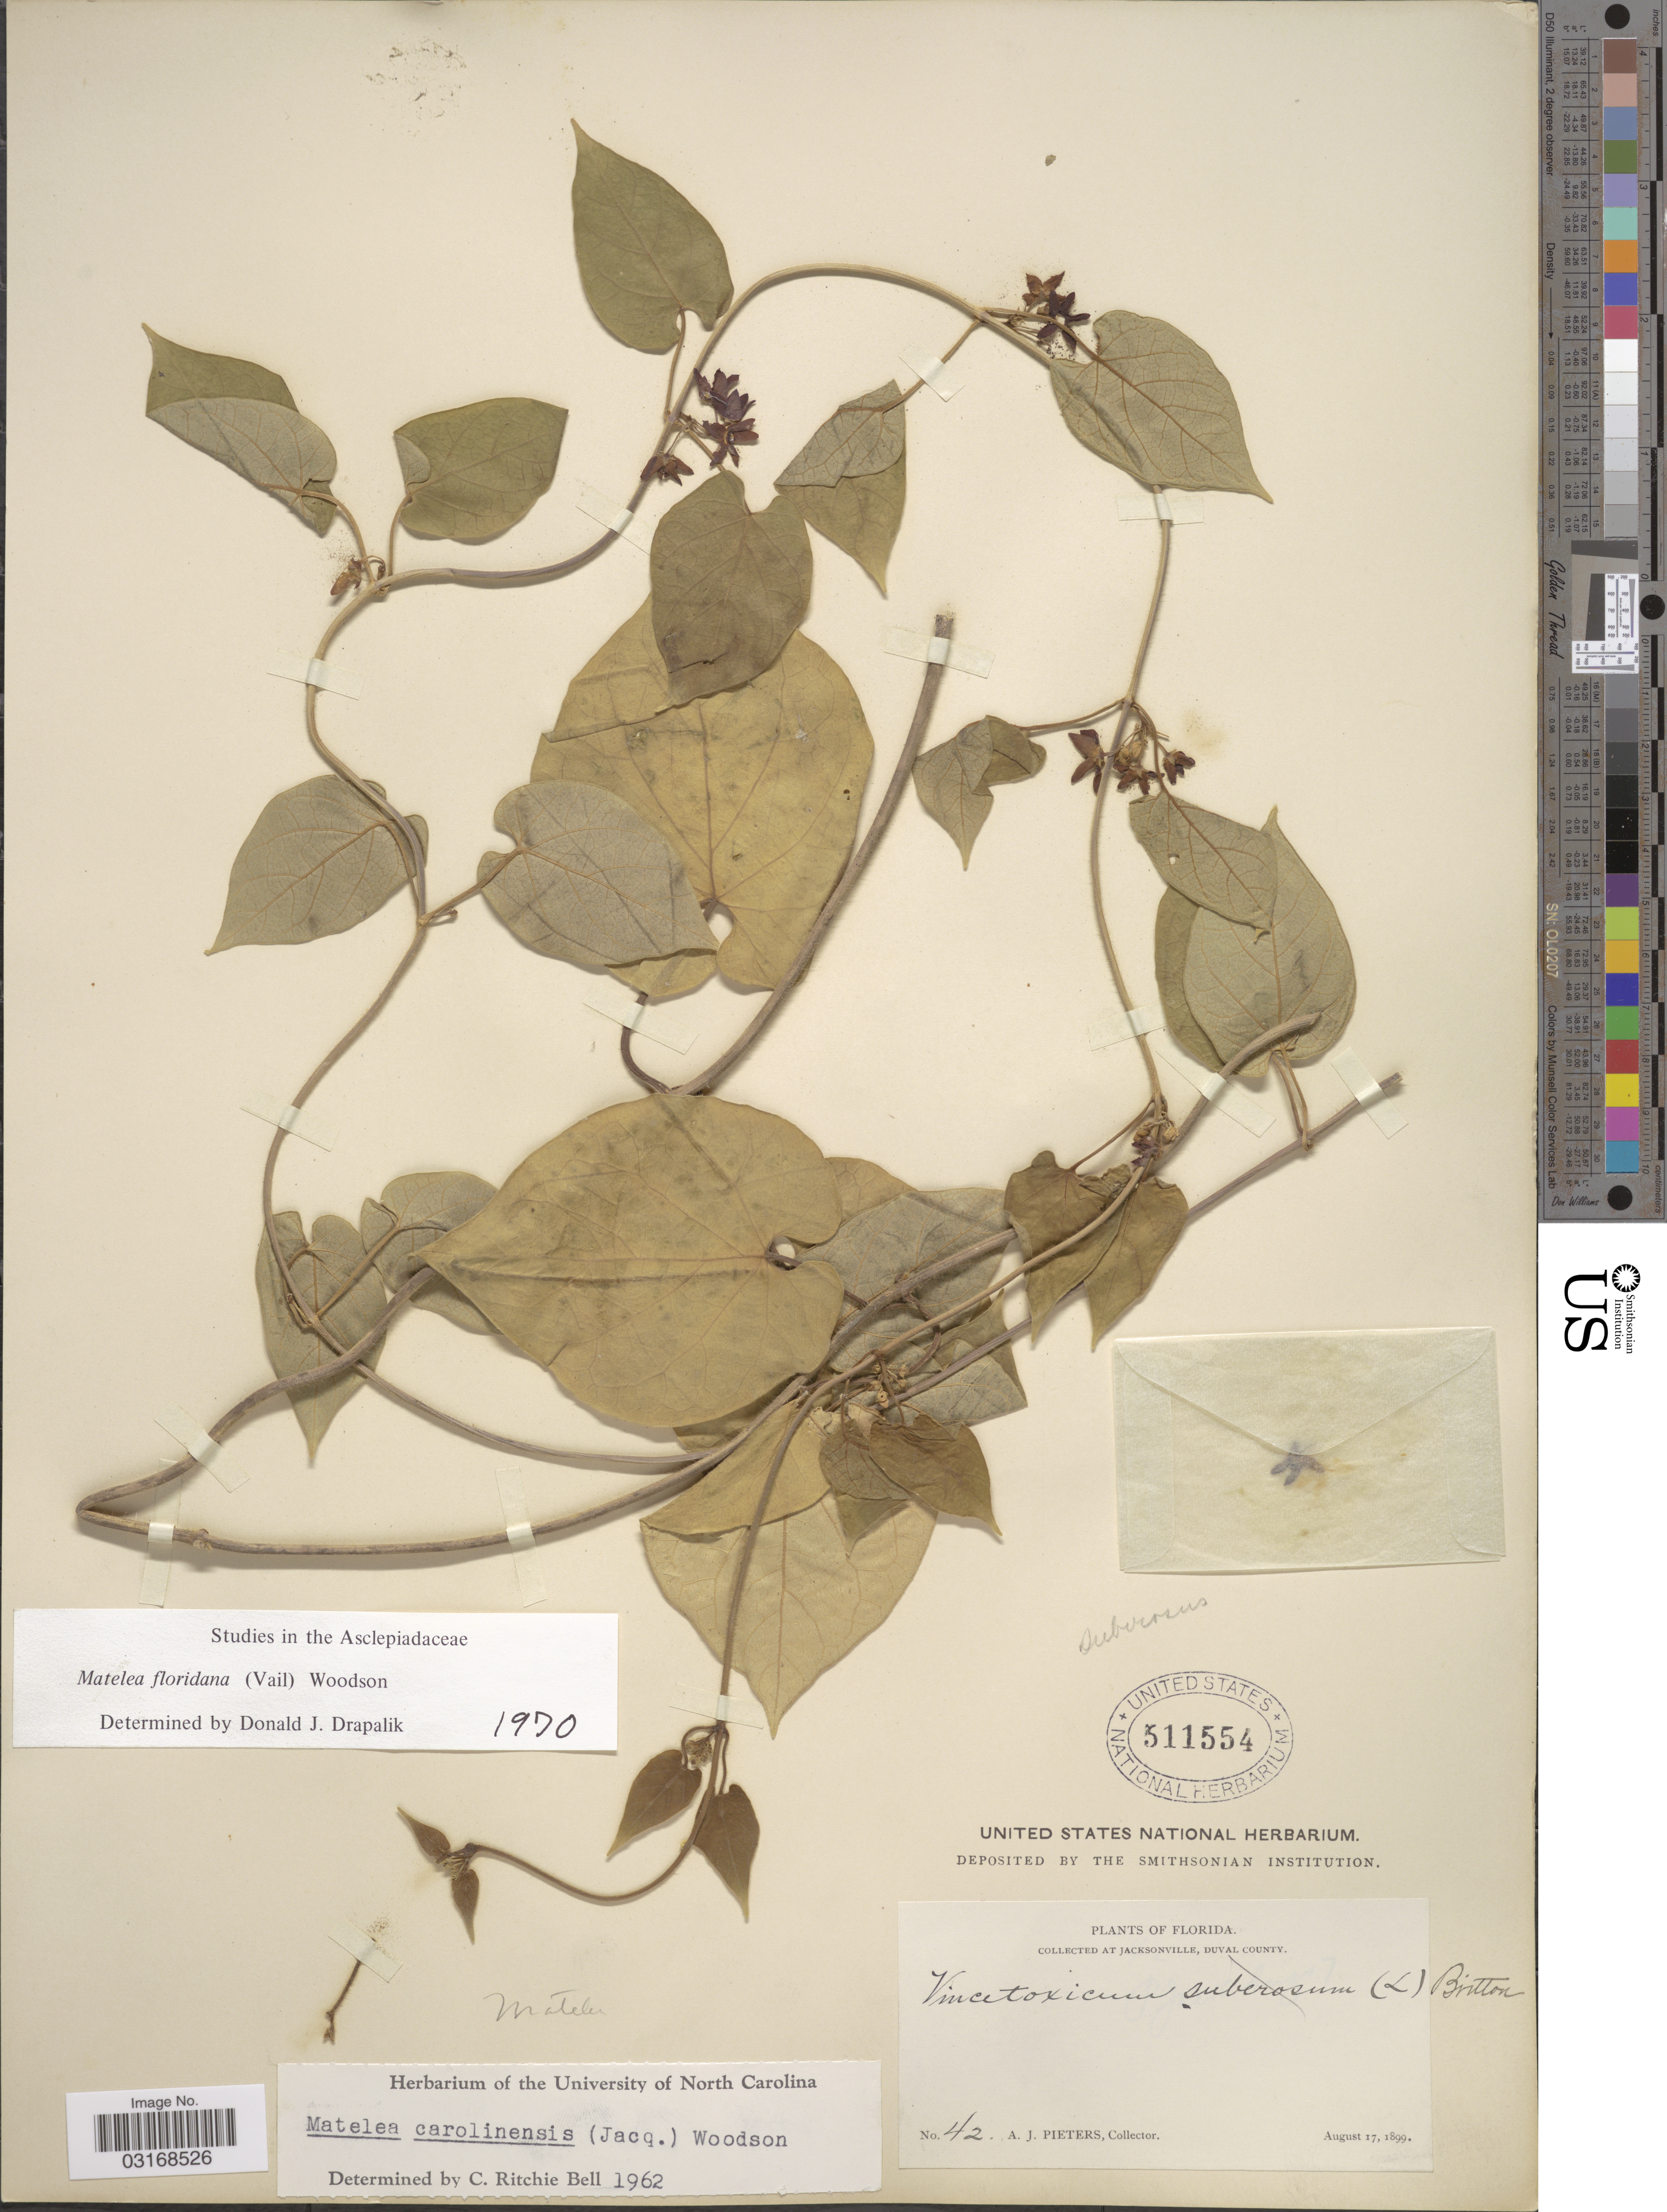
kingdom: Plantae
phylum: Tracheophyta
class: Magnoliopsida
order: Gentianales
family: Apocynaceae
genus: Matelea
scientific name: Matelea floridana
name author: (Vail) Woodson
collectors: A. Pieters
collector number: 42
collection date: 1899-08-17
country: United States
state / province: Florida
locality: Jacksonville, Duval County.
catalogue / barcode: US 511554